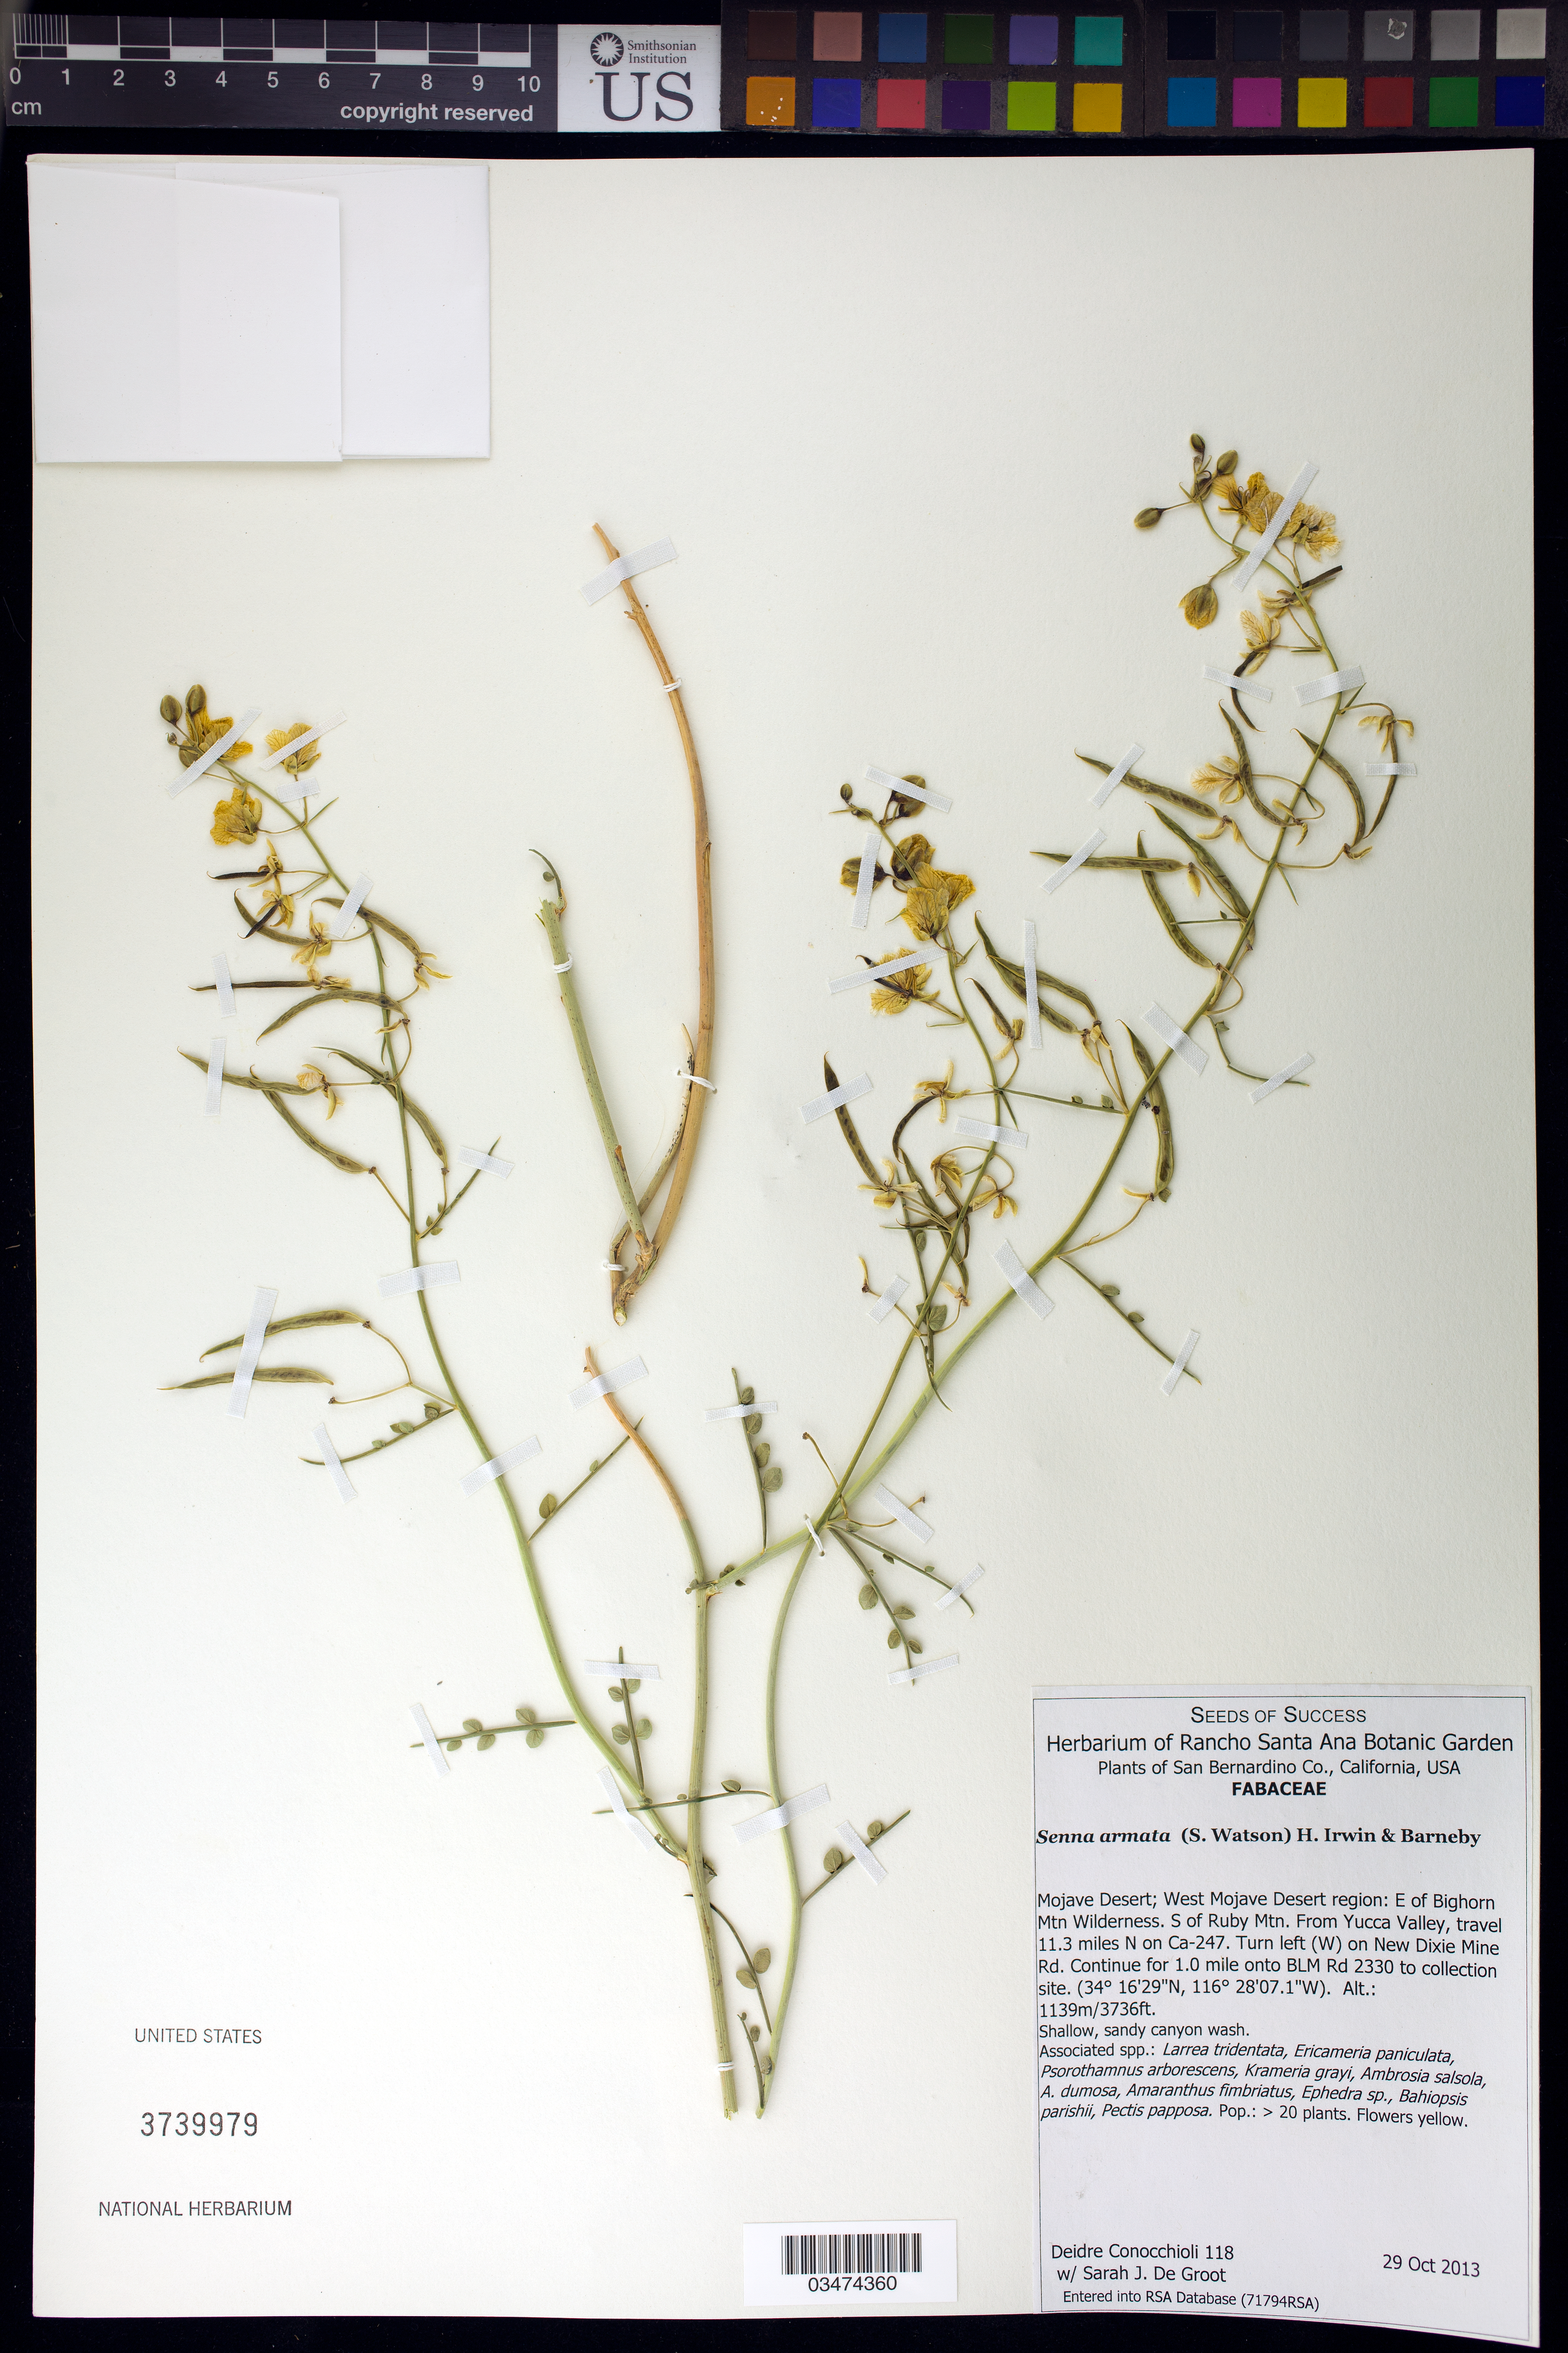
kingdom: Plantae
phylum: Tracheophyta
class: Magnoliopsida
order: Fabales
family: Fabaceae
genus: Senna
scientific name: Senna armata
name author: (S. Watson) H.S. Irwin & Barneby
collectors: D. Conocchioli & S. De Groot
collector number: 118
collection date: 2013-10-29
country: United States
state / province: California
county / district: San Bernardino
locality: Mojave Desert, west region, E of Bighorn Mtn Wilderness. S of Ruby Mtn. 11.3 mi. N on CA-247, turn left (W) on New Dixie Mine Rd. for 1.0 mi. onto BLM Rd 2330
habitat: Shallow, sandy canyon wash.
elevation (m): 1139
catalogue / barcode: US 3739979